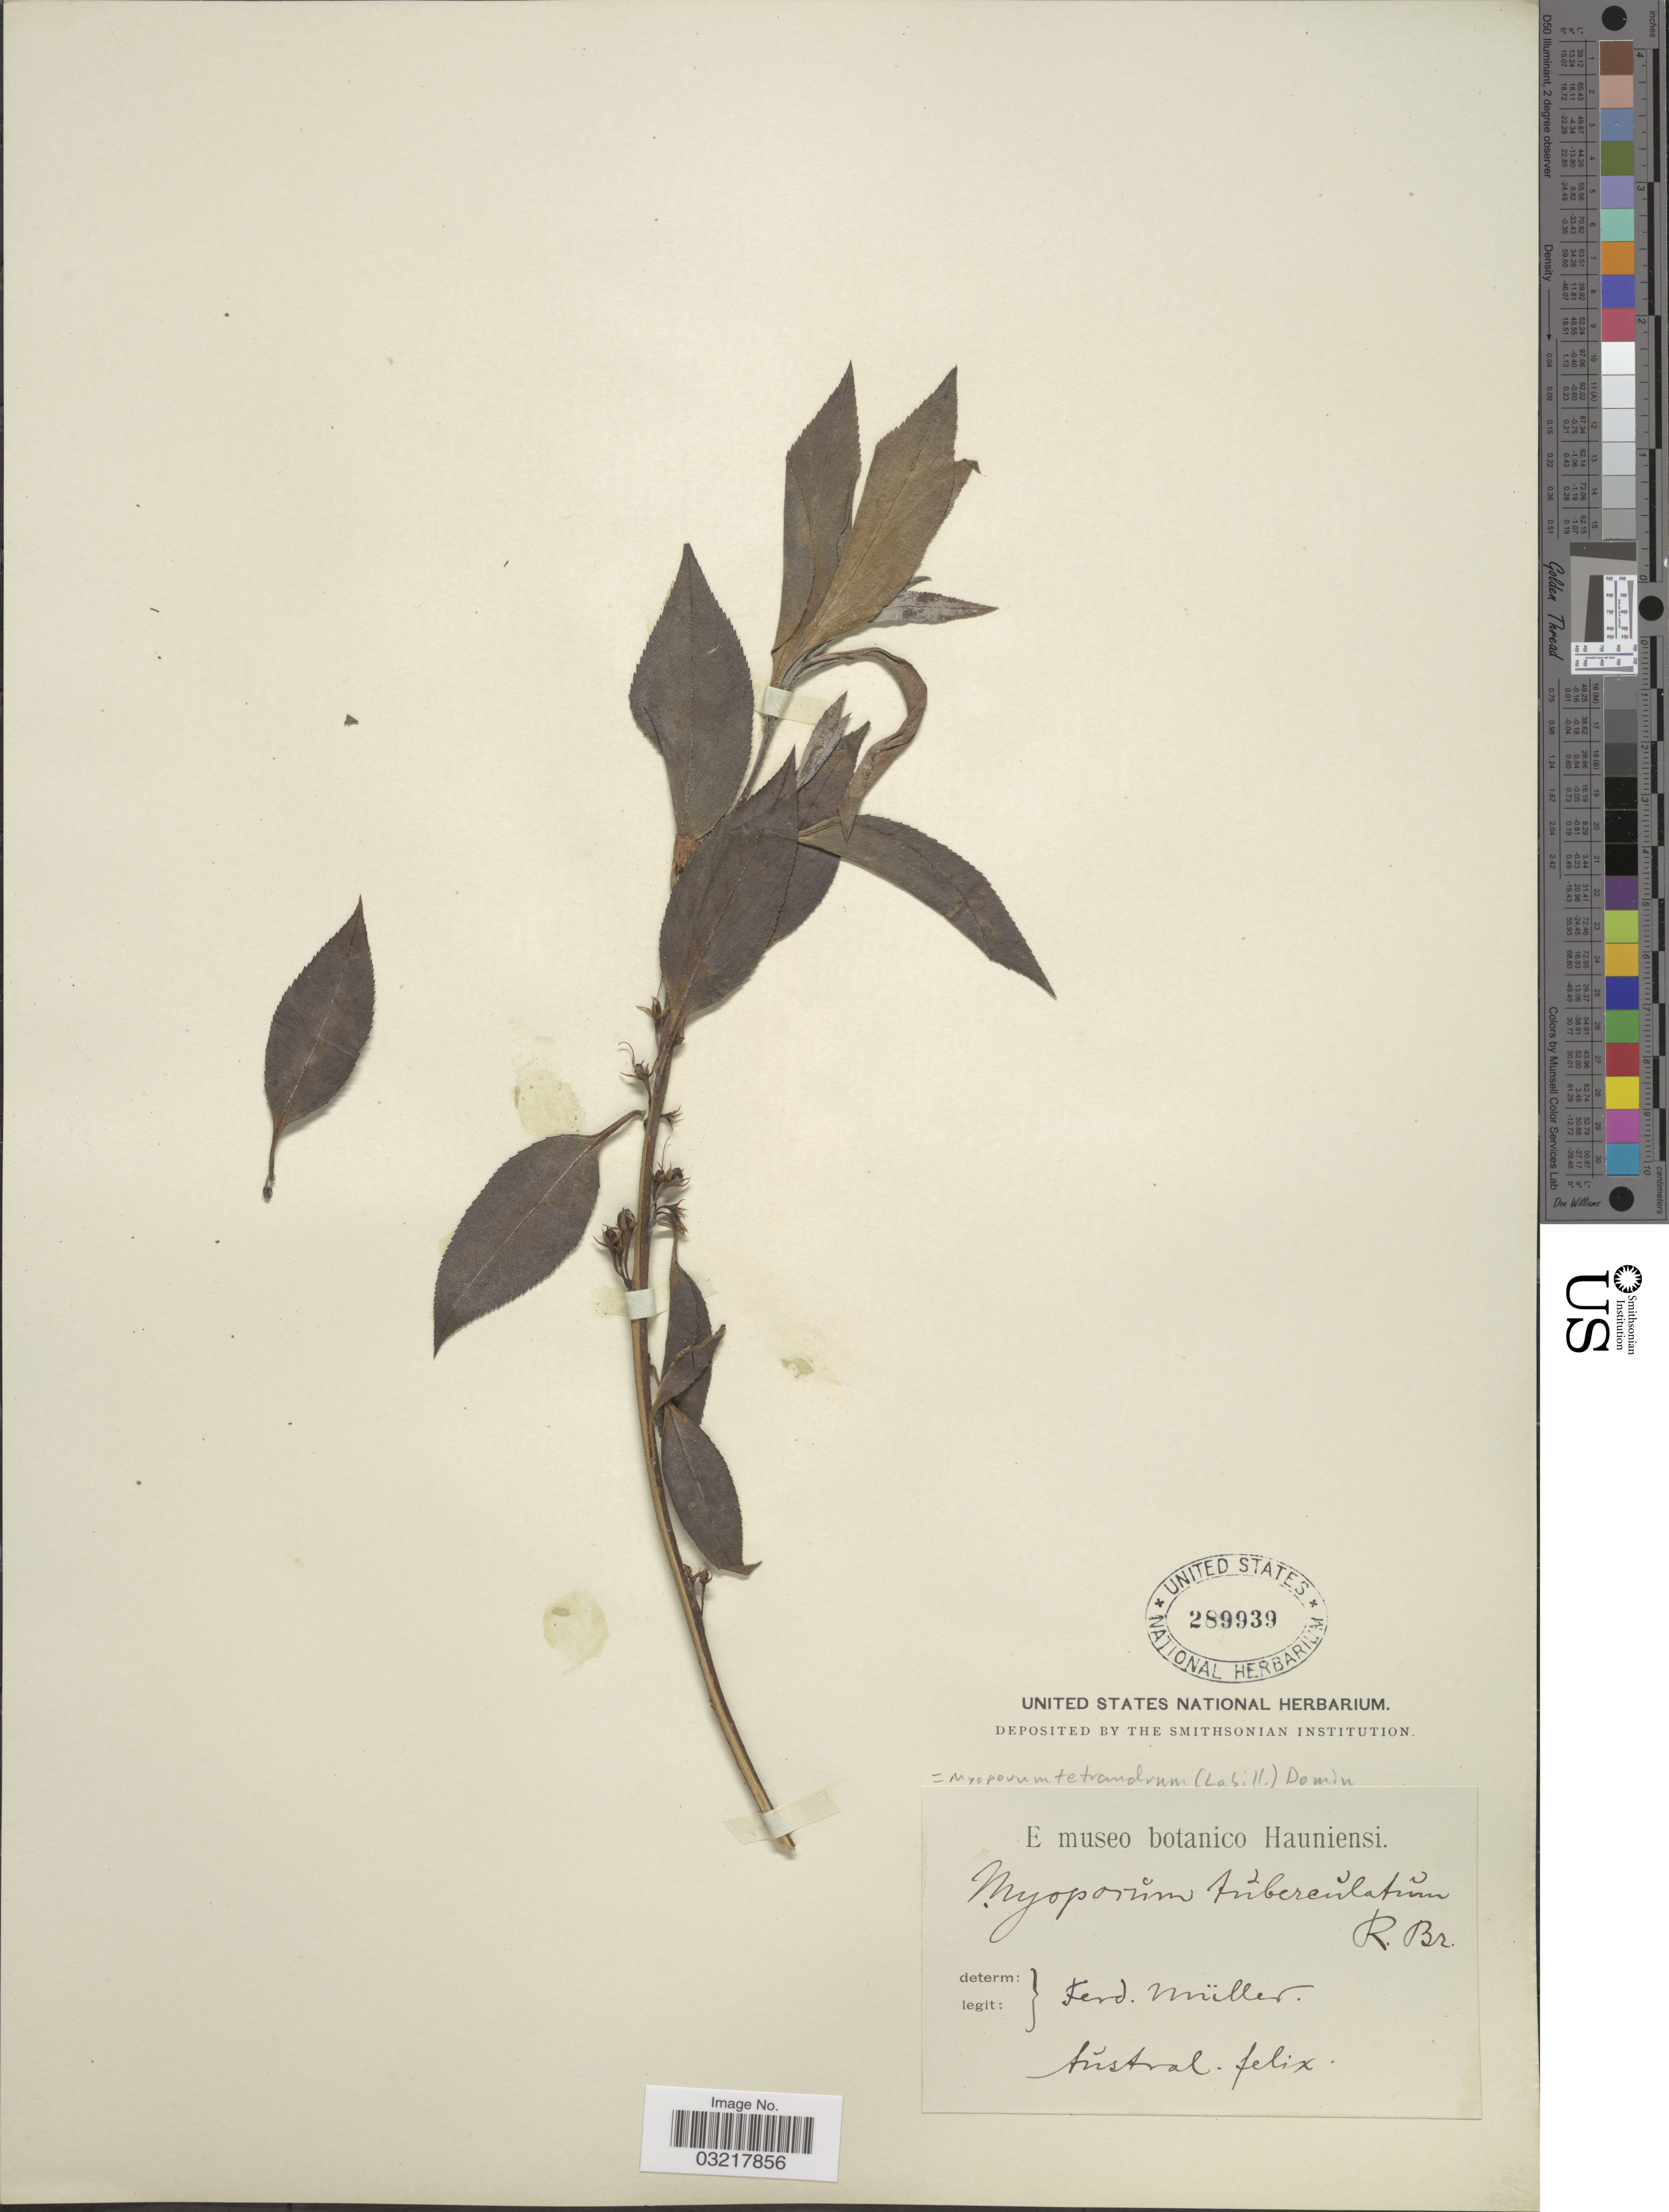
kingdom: Plantae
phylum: Tracheophyta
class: Magnoliopsida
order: Lamiales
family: Scrophulariaceae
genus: Myoporum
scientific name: Myoporum tetrandum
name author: (Labill.) Domin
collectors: F. Müller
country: Australia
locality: Aústral. felix.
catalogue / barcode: US 289939